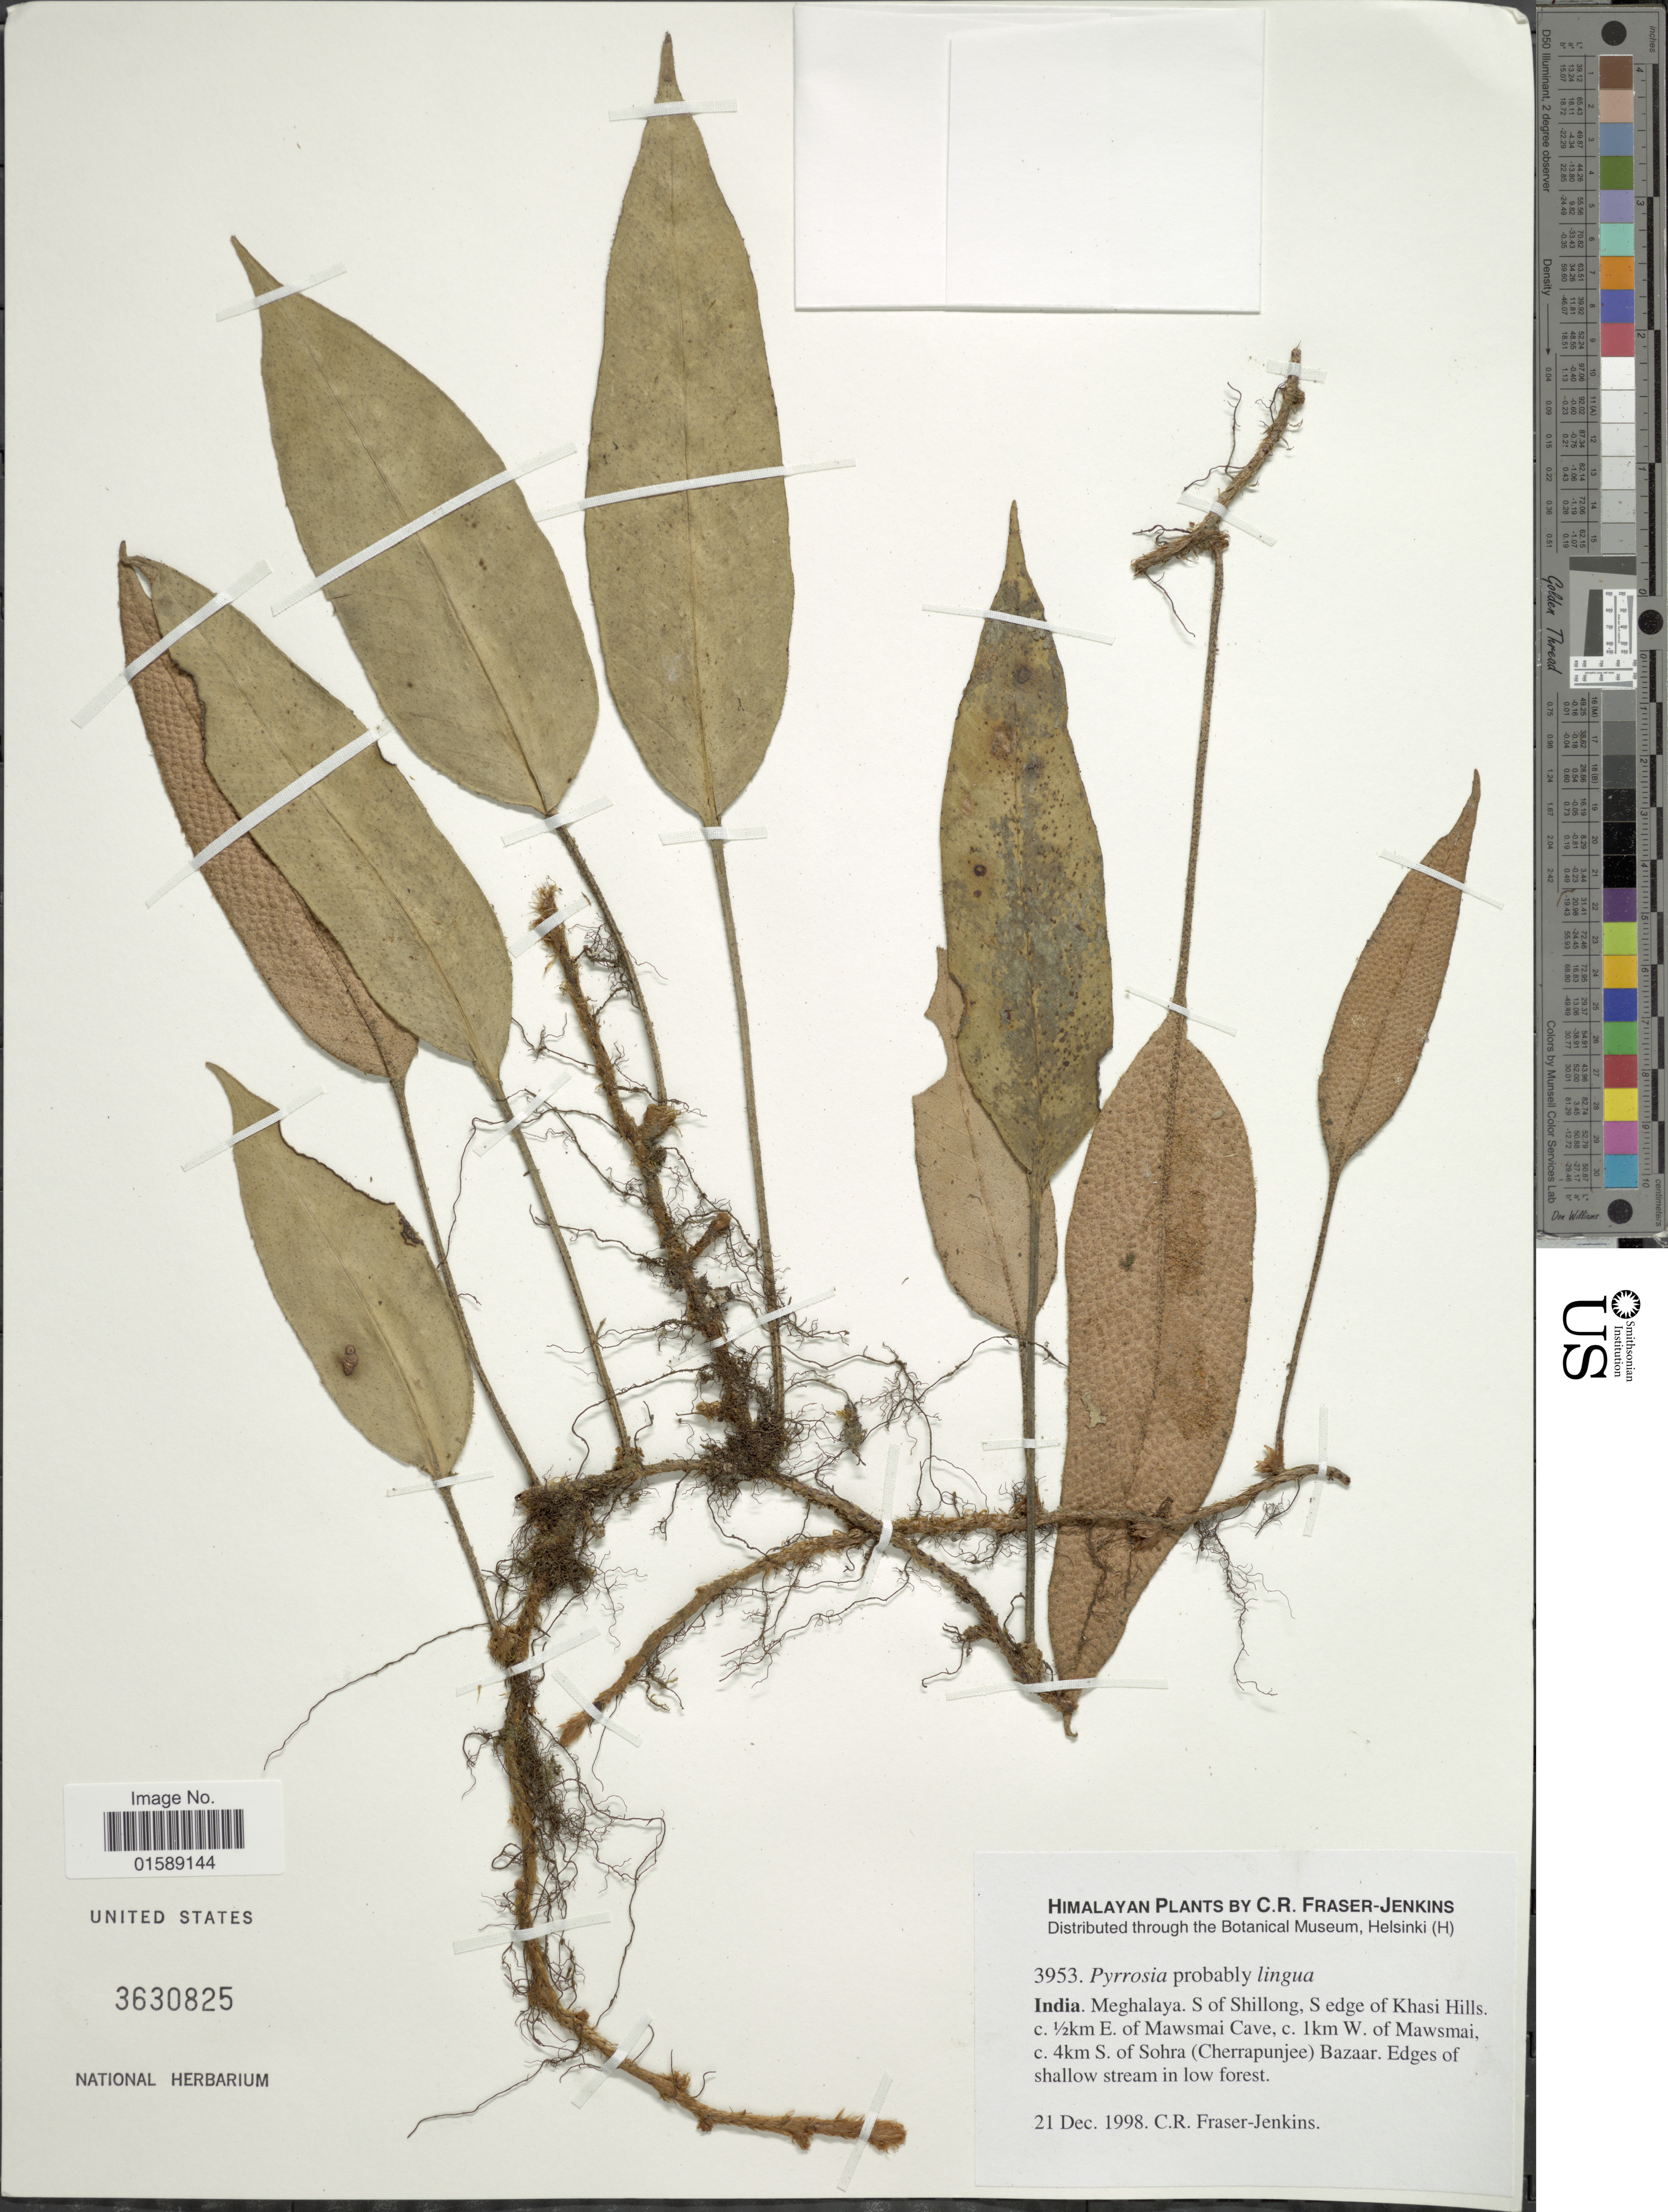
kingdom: Plantae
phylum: Tracheophyta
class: Polypodiopsida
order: Polypodiales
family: Polypodiaceae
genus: Pyrrosia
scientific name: Pyrrosia lingua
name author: (Thurb.) Farw.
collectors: C. R. Fraser-Jenkins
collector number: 3953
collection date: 1998-12-21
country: India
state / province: Meghalaya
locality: Himalayan. S of Shillong, S edge of Khasi Hills. c. ½ km E. of Mawsmai Cave, c. 1km W. of Mawsmai, c. 4km S. of Sohra (Cherrapunjee) Bazaar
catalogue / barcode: US 3630825